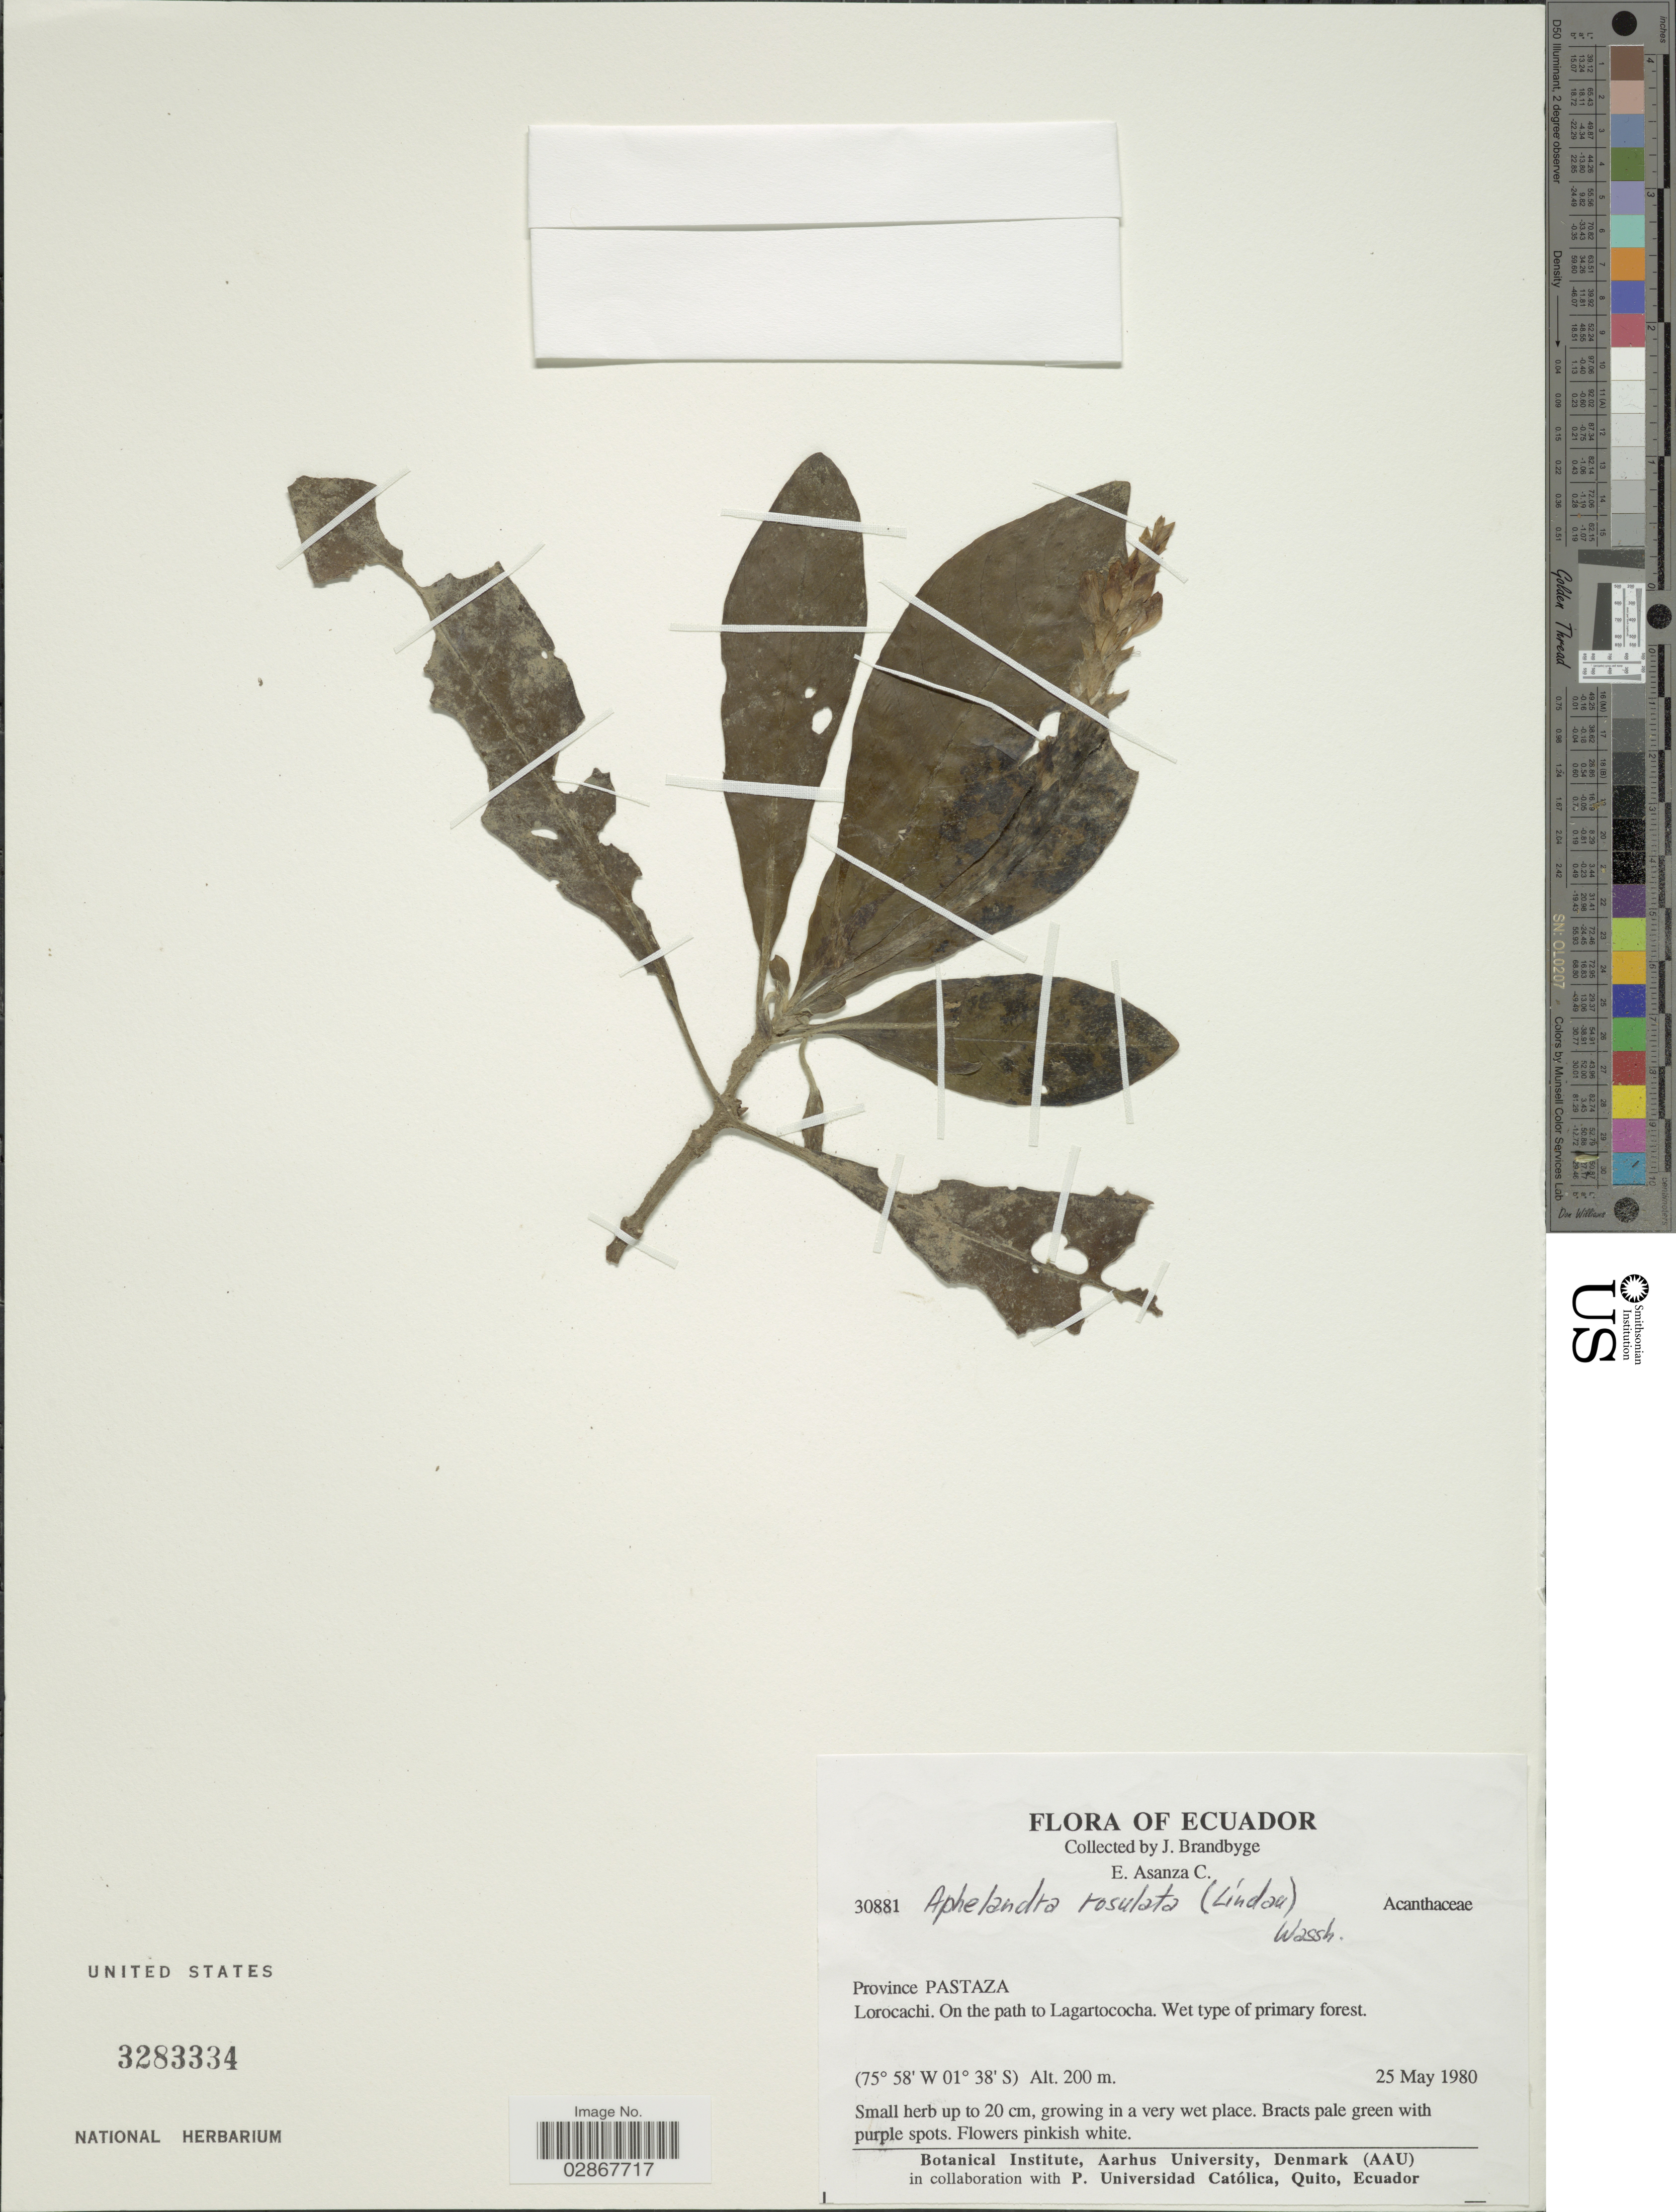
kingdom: Plantae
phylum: Tracheophyta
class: Magnoliopsida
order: Lamiales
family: Acanthaceae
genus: Aphelandra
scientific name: Aphelandra rosulata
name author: (Lindau) Wassh.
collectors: J. Brandbyge & E. Asanza C.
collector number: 30881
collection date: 1980-05-25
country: Ecuador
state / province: Pastaza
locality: Lorocachi. On the path to Lagartococha.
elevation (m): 200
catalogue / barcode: US 3283334